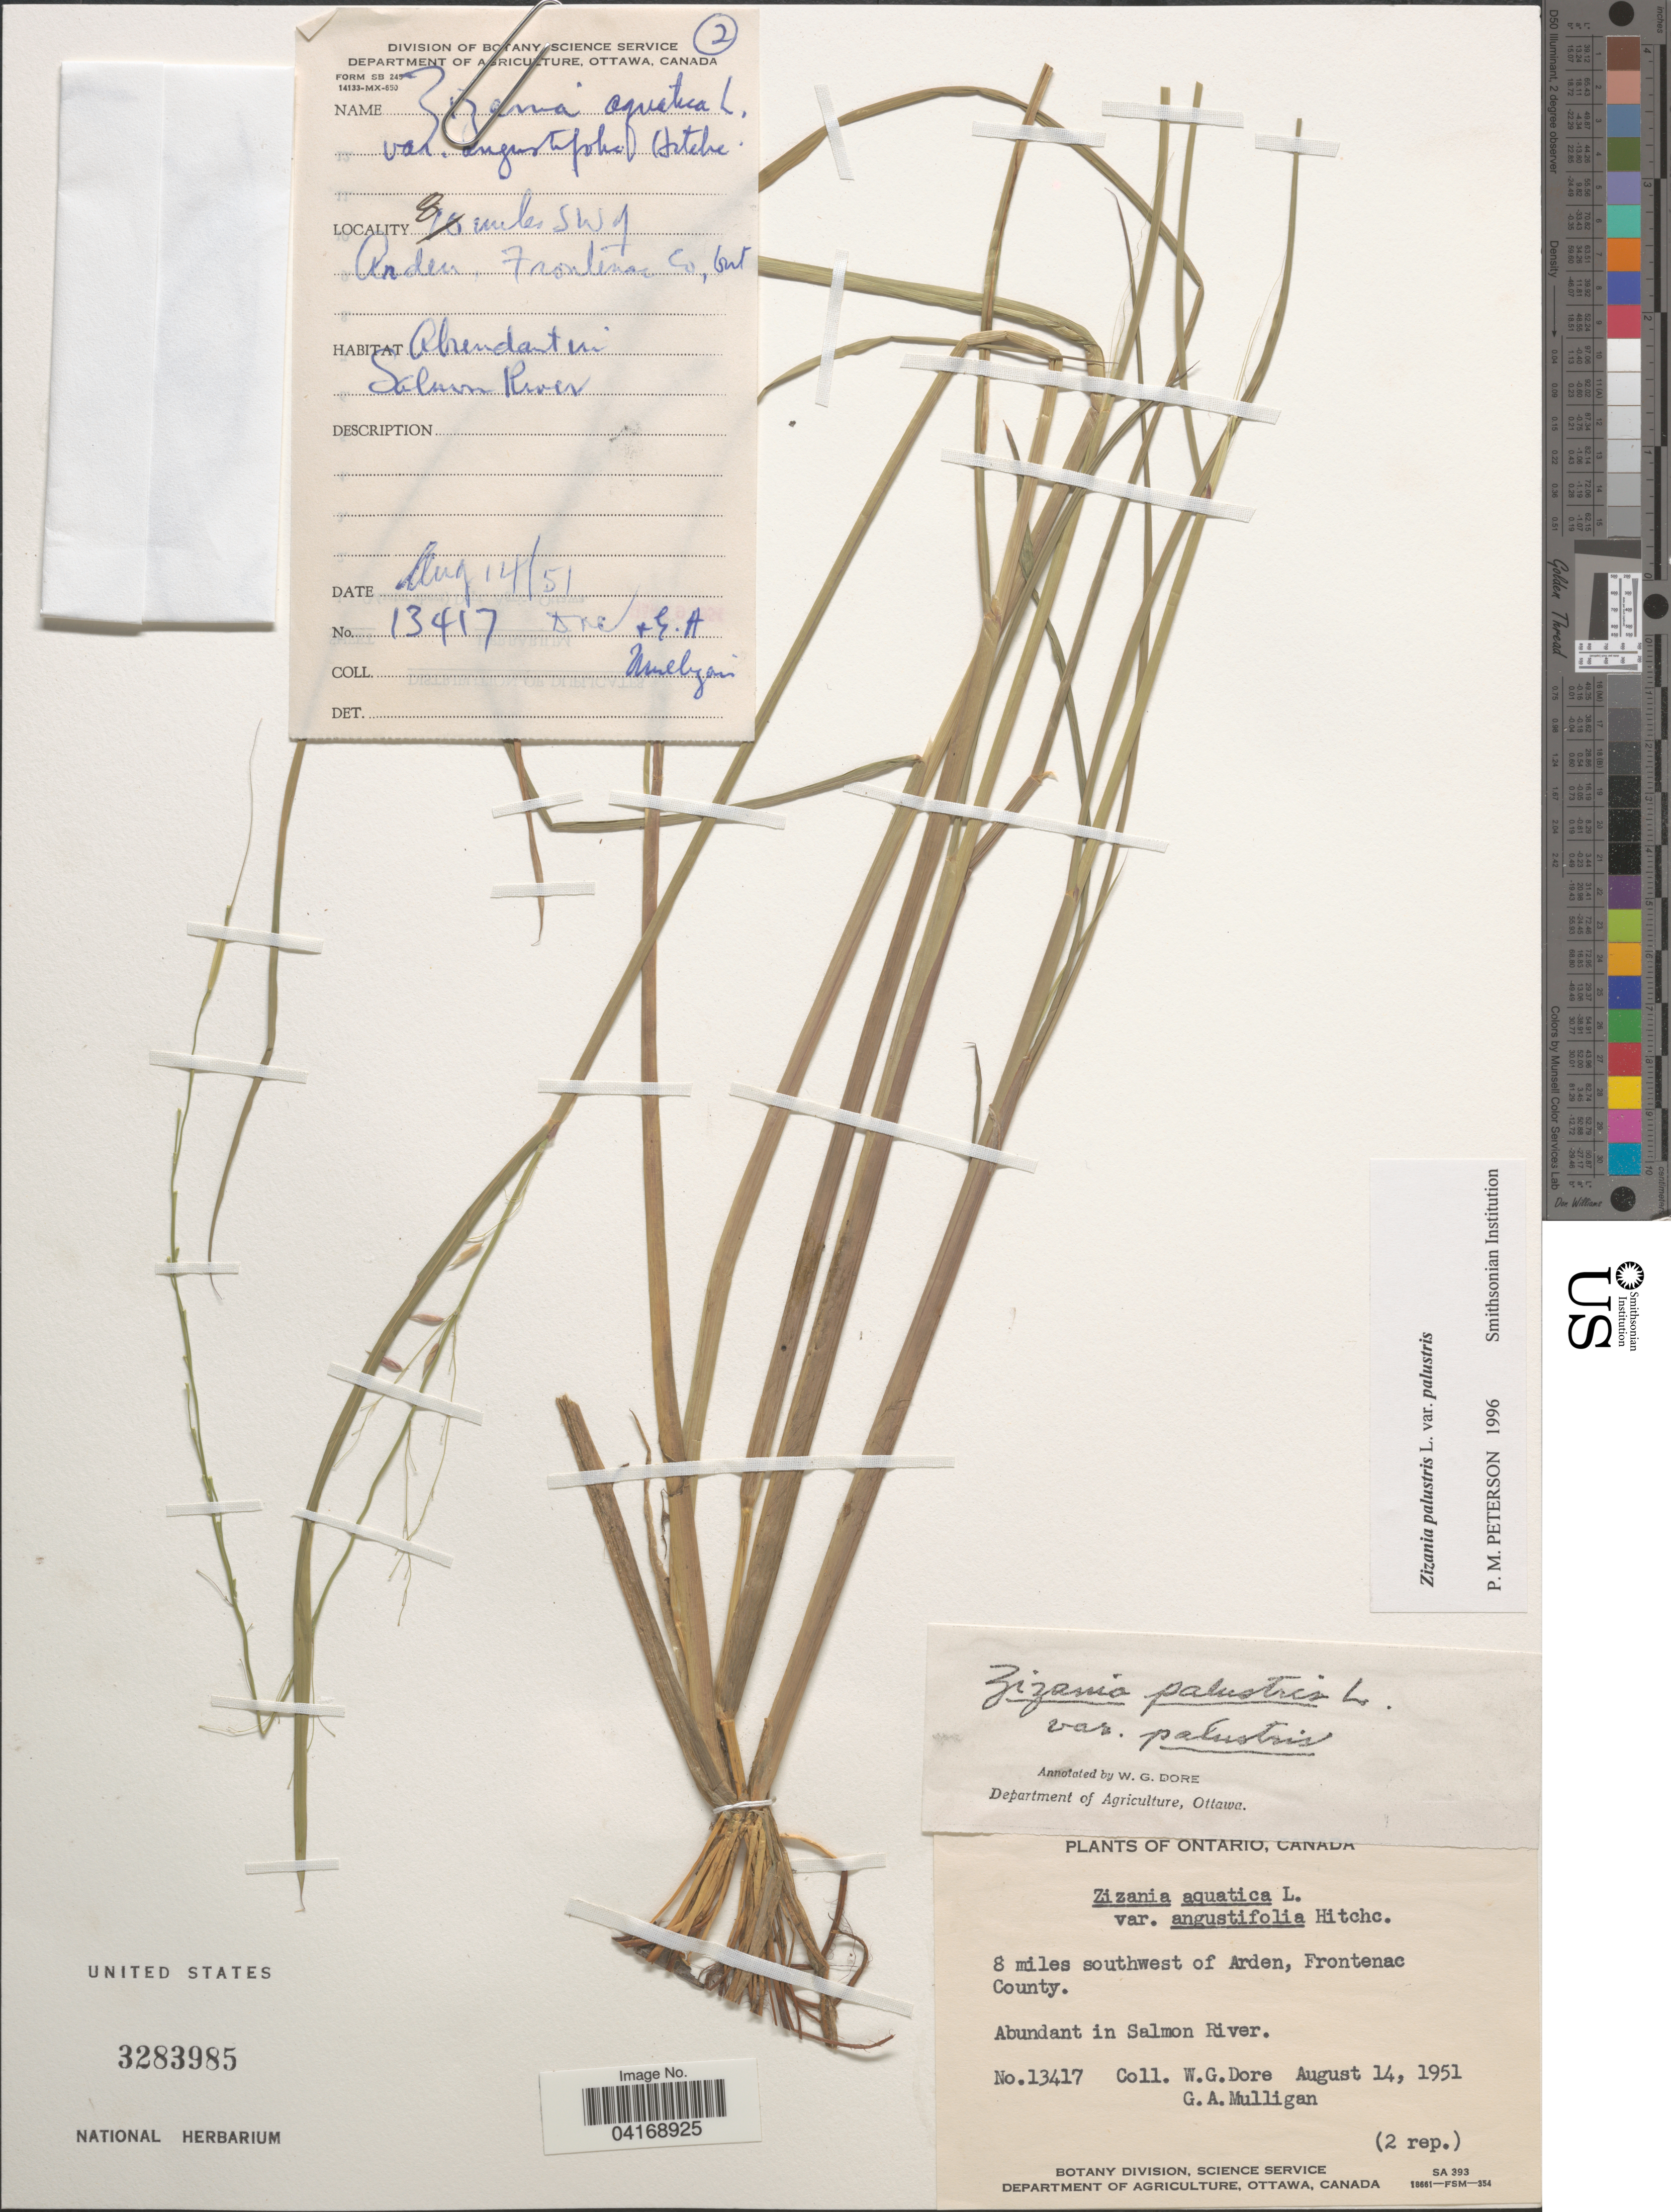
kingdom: Plantae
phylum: Tracheophyta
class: Liliopsida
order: Poales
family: Poaceae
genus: Zizania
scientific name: Zizania palustris var. palustris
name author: L.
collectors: W. Dore & G. Mulligan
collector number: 13417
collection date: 1951-08-14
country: Canada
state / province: Ontario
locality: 8 miles southwest of Arden, Frontenac County. Abundant in Salmon River.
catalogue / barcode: US 3283985